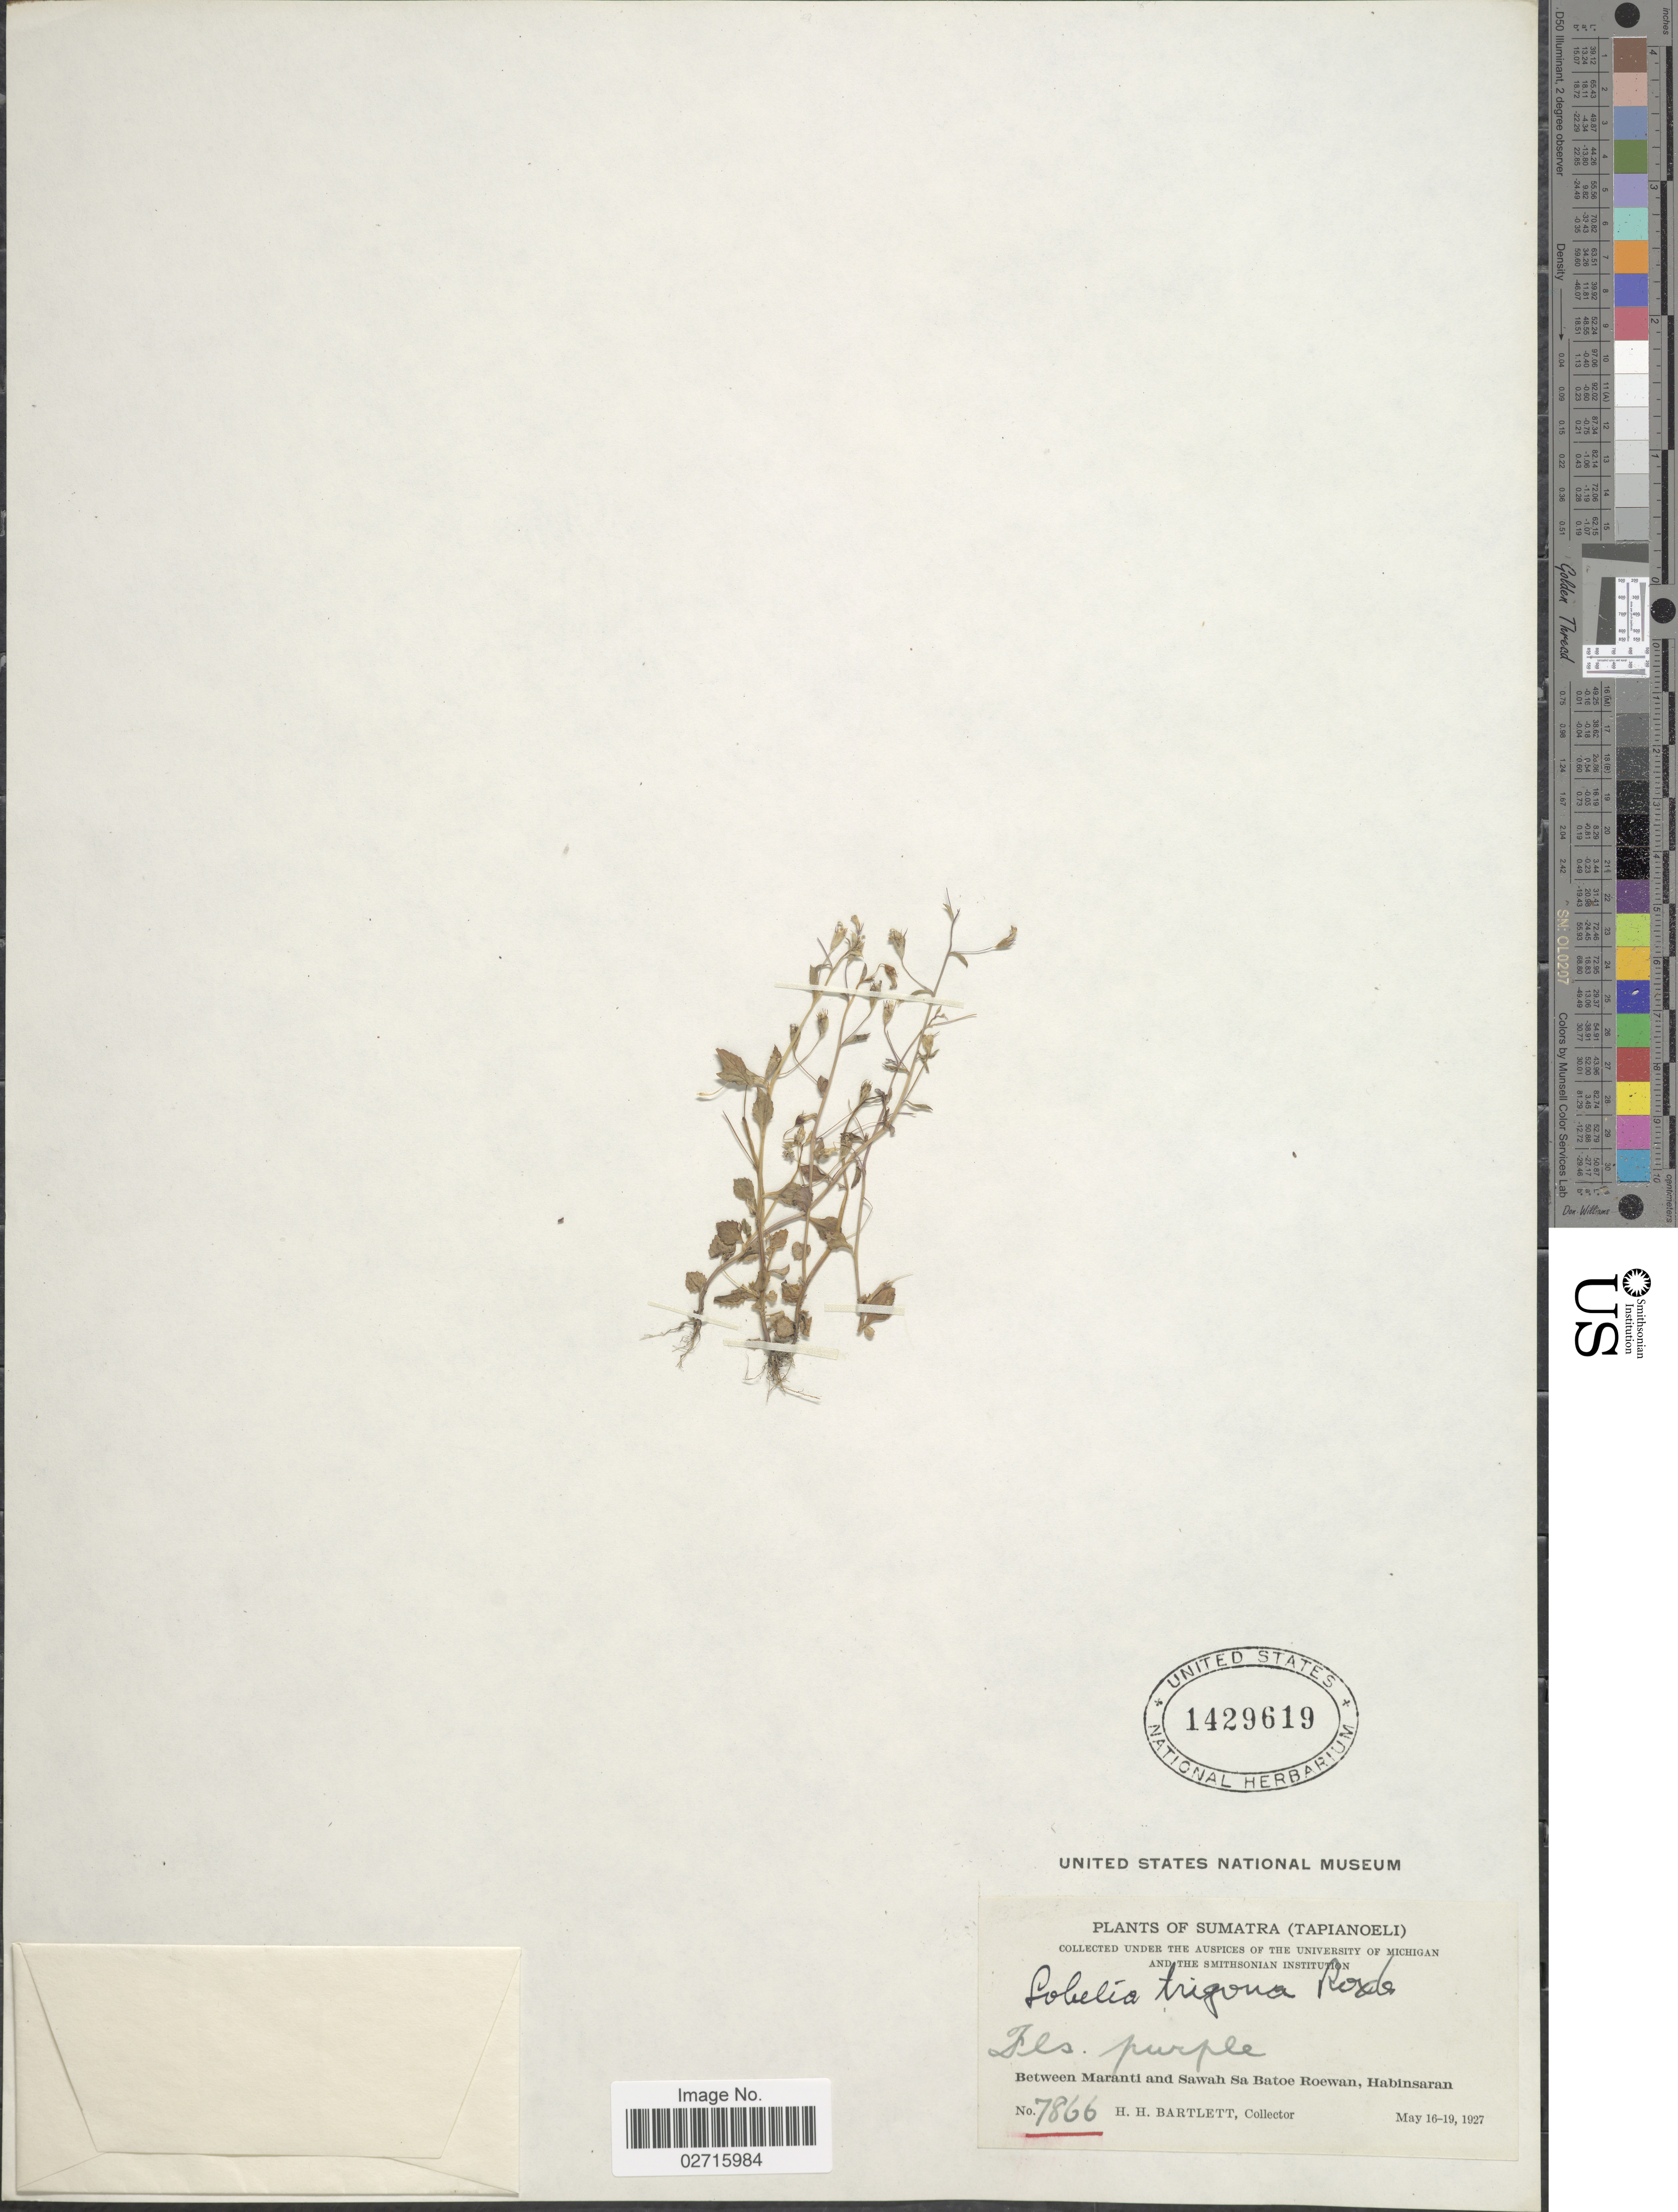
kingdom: Plantae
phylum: Tracheophyta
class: Magnoliopsida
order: Asterales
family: Campanulaceae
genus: Lobelia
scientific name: Lobelia alsinoides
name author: Lam.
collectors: H. H. Bartlett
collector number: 7866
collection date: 1927-05-16/1927-05-19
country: Indonesia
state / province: Sumatra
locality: (Tapianoeli), between Maranti and Sawah Sa Batoe Roewan, Habinsaran.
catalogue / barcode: US 1429619